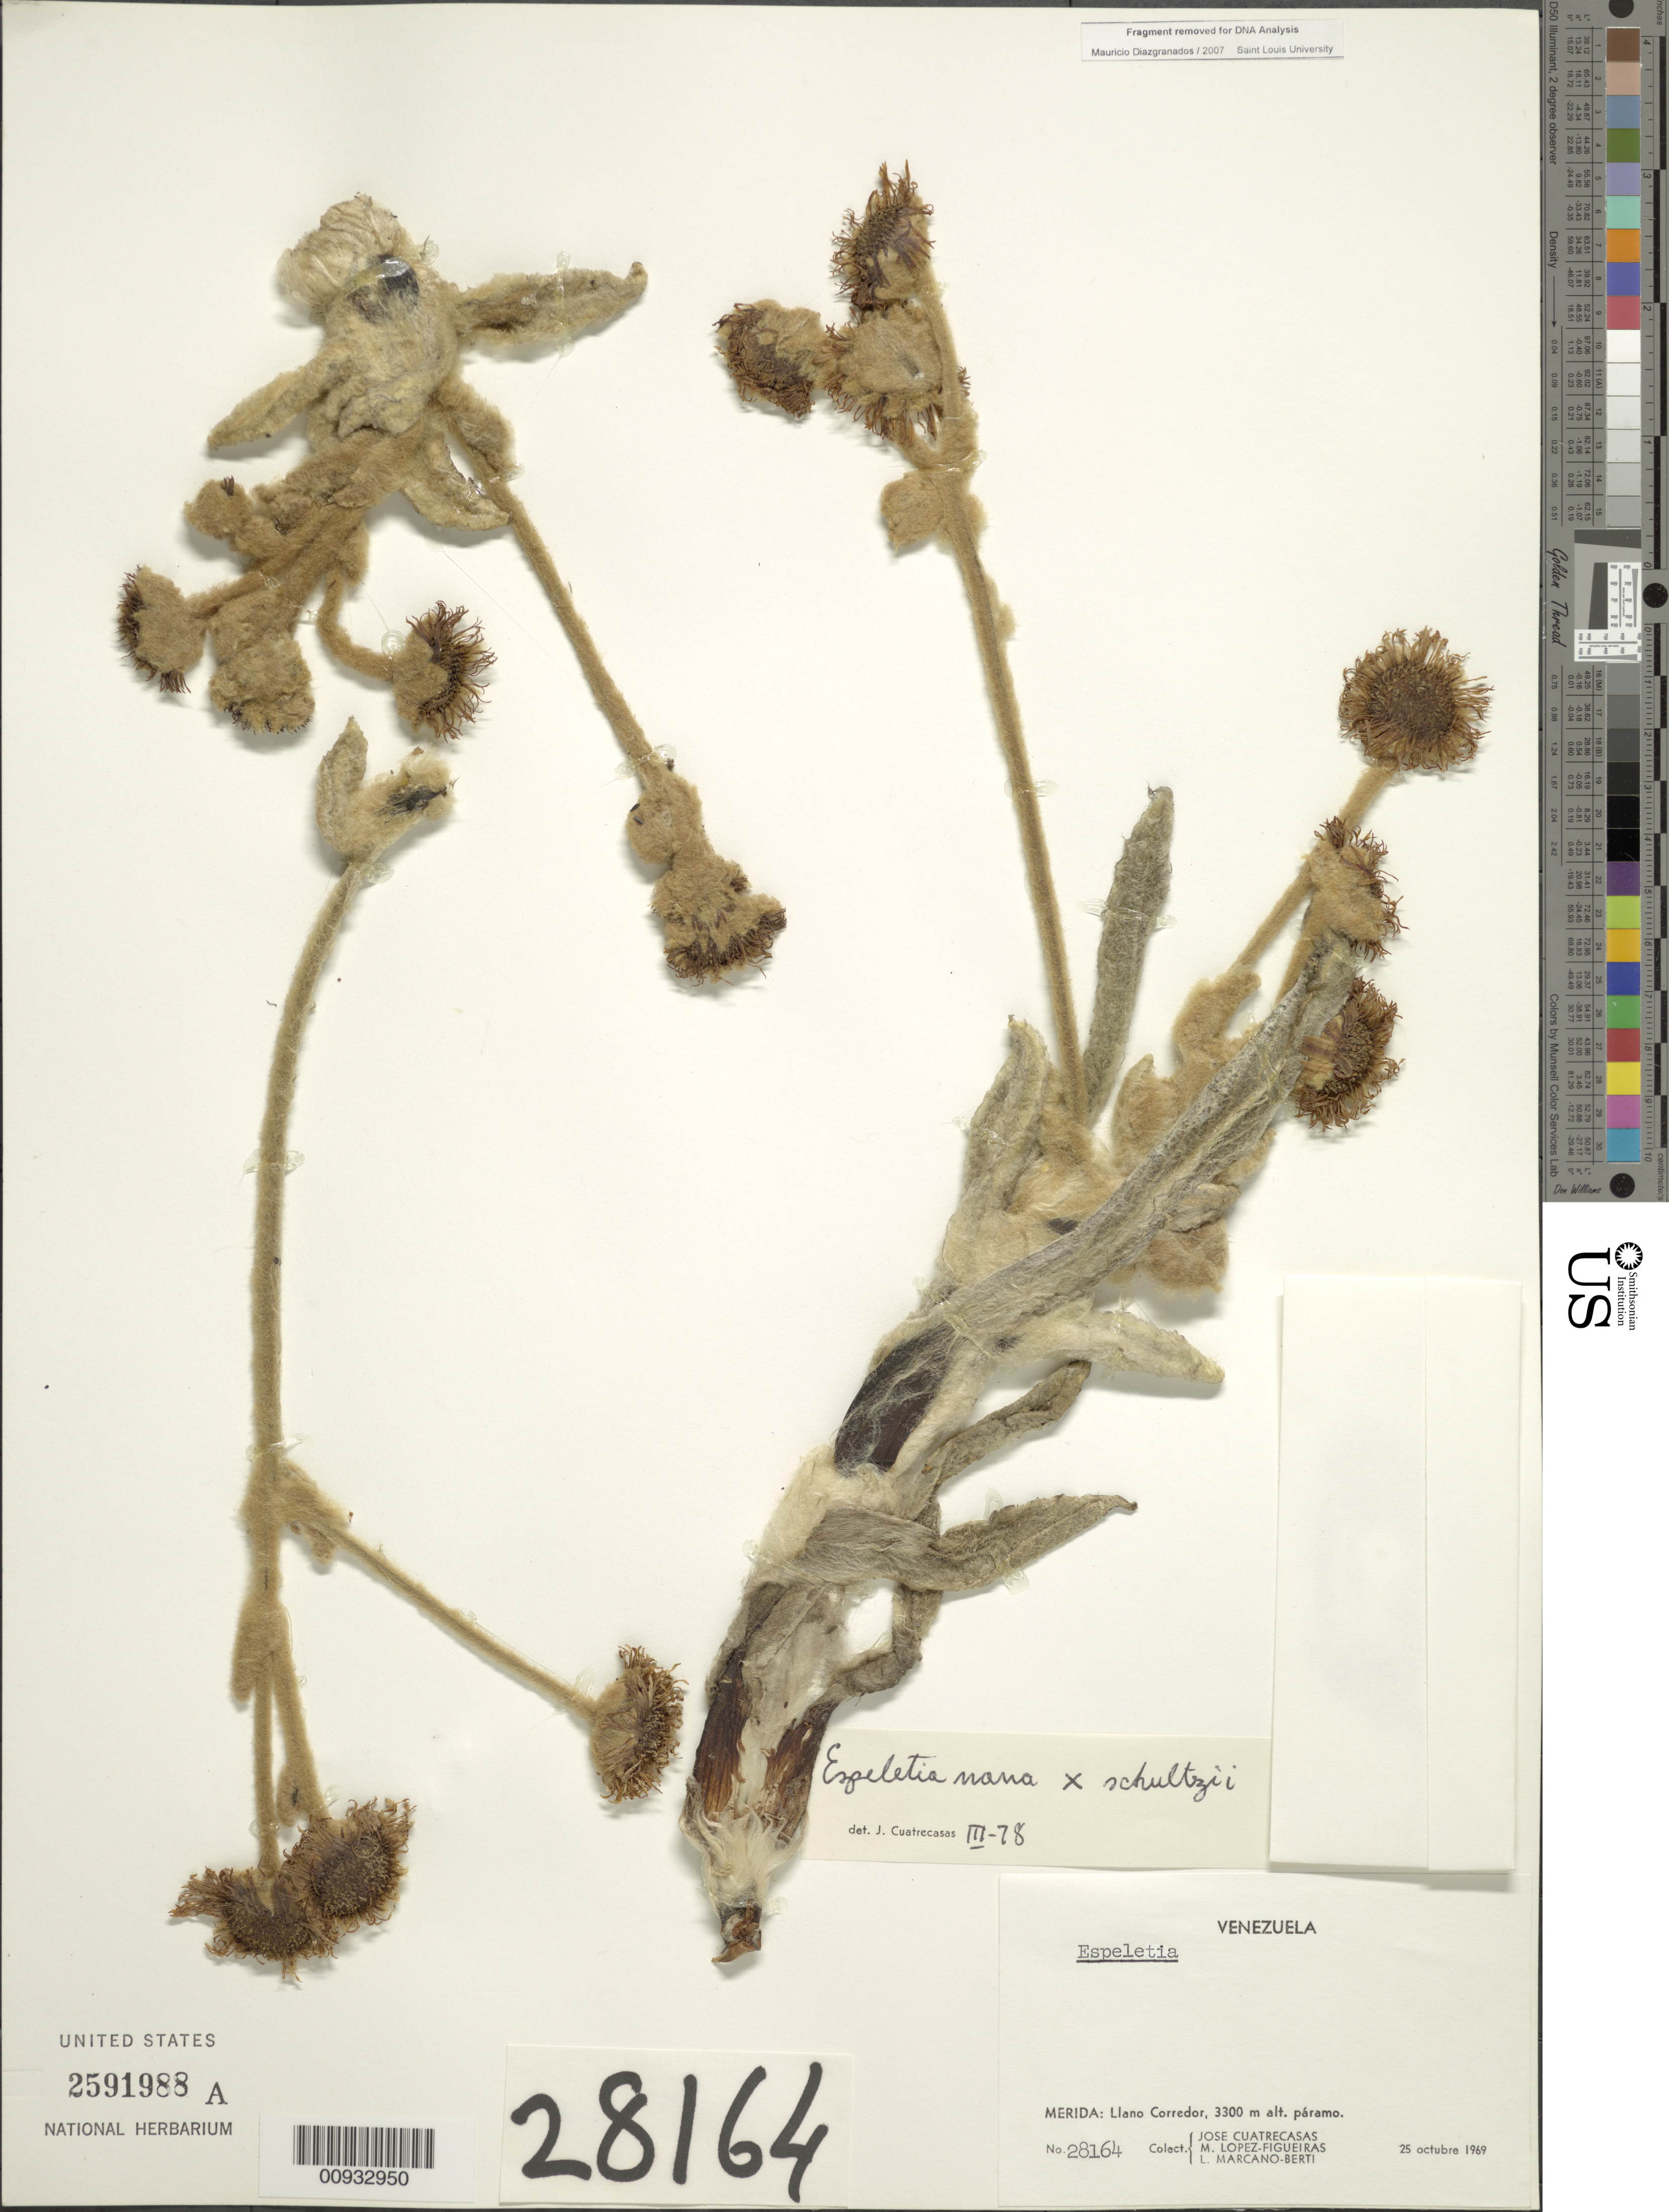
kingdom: Plantae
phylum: Tracheophyta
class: Magnoliopsida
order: Asterales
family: Asteraceae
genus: Espeletia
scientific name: Espeletia nana x E. schultzii Wedd.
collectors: J. Cuatrecasas, M. Lopéz-F. & L. Marcano-Berti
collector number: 28164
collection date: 1969-10-25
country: Venezuela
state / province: Mérida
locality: Llano Corredor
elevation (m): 3300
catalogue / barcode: US 2591988A